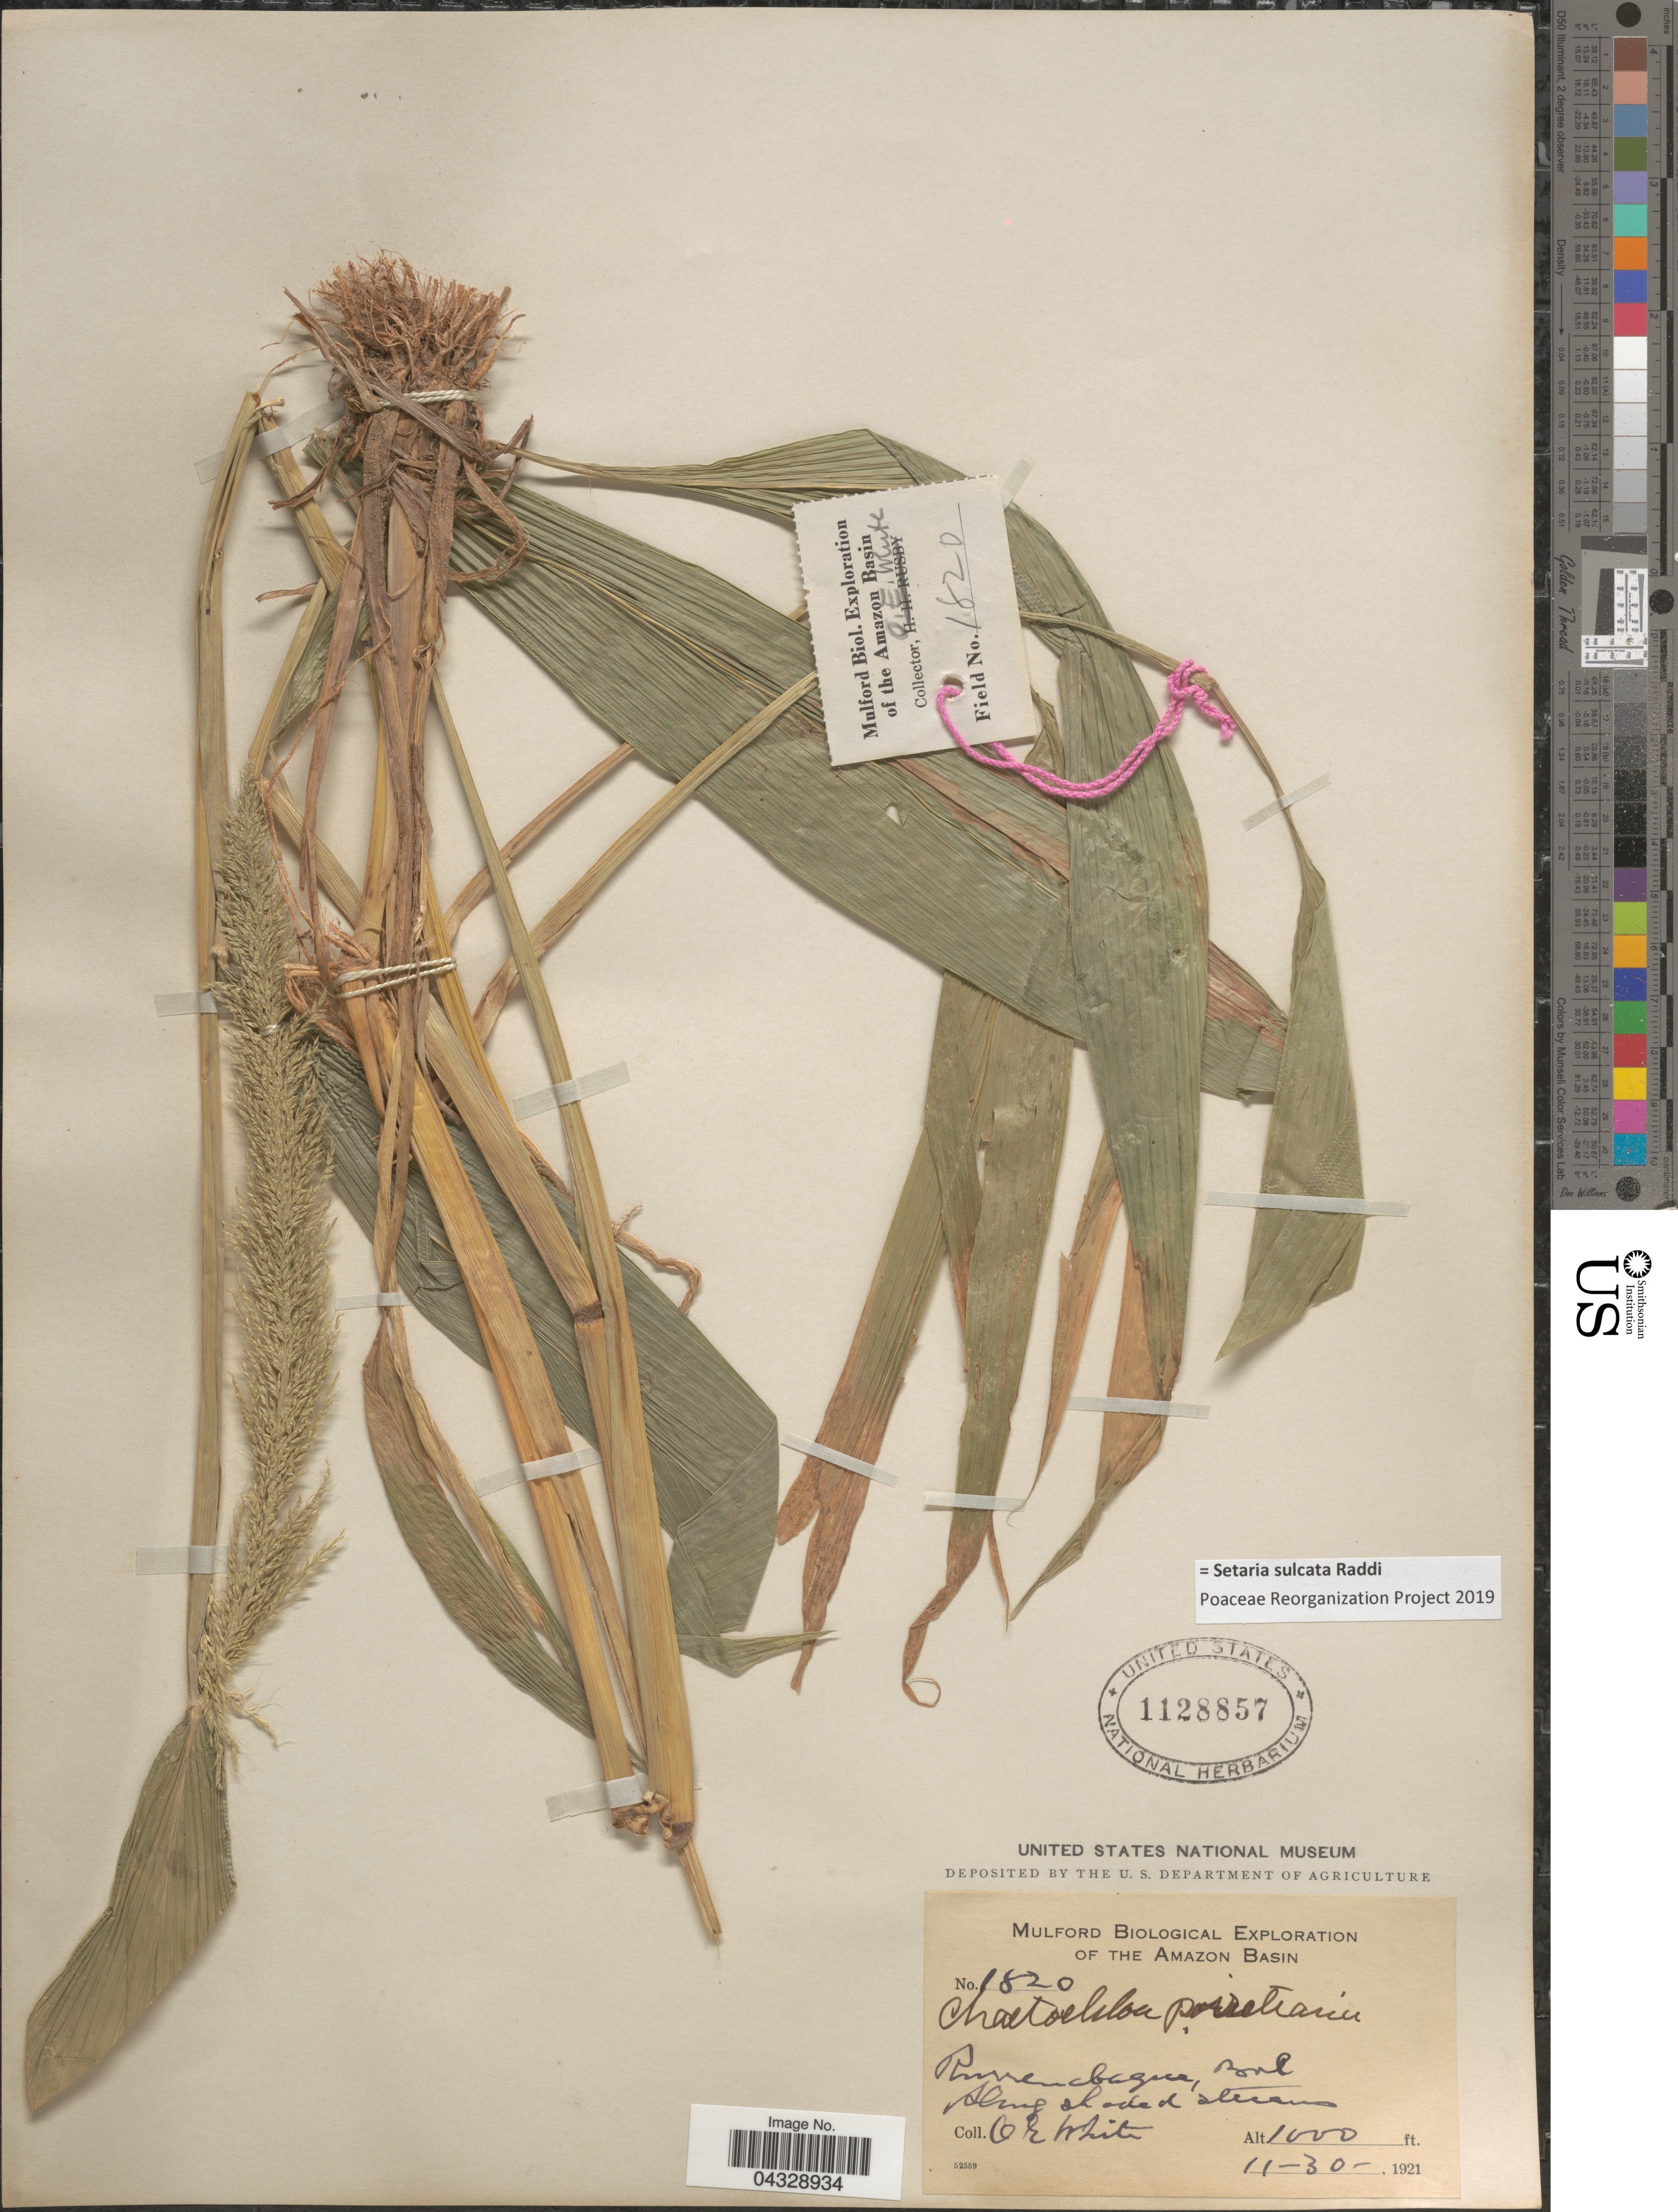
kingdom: Plantae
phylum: Tracheophyta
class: Liliopsida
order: Poales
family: Poaceae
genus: Setaria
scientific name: Setaria sulcata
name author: Raddi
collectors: O. E. White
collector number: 1820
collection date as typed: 11-30-1921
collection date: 1921-11-30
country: Bolivia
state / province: Beni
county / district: José Ballivián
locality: Rurrenabaque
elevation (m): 305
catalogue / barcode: US 1128857